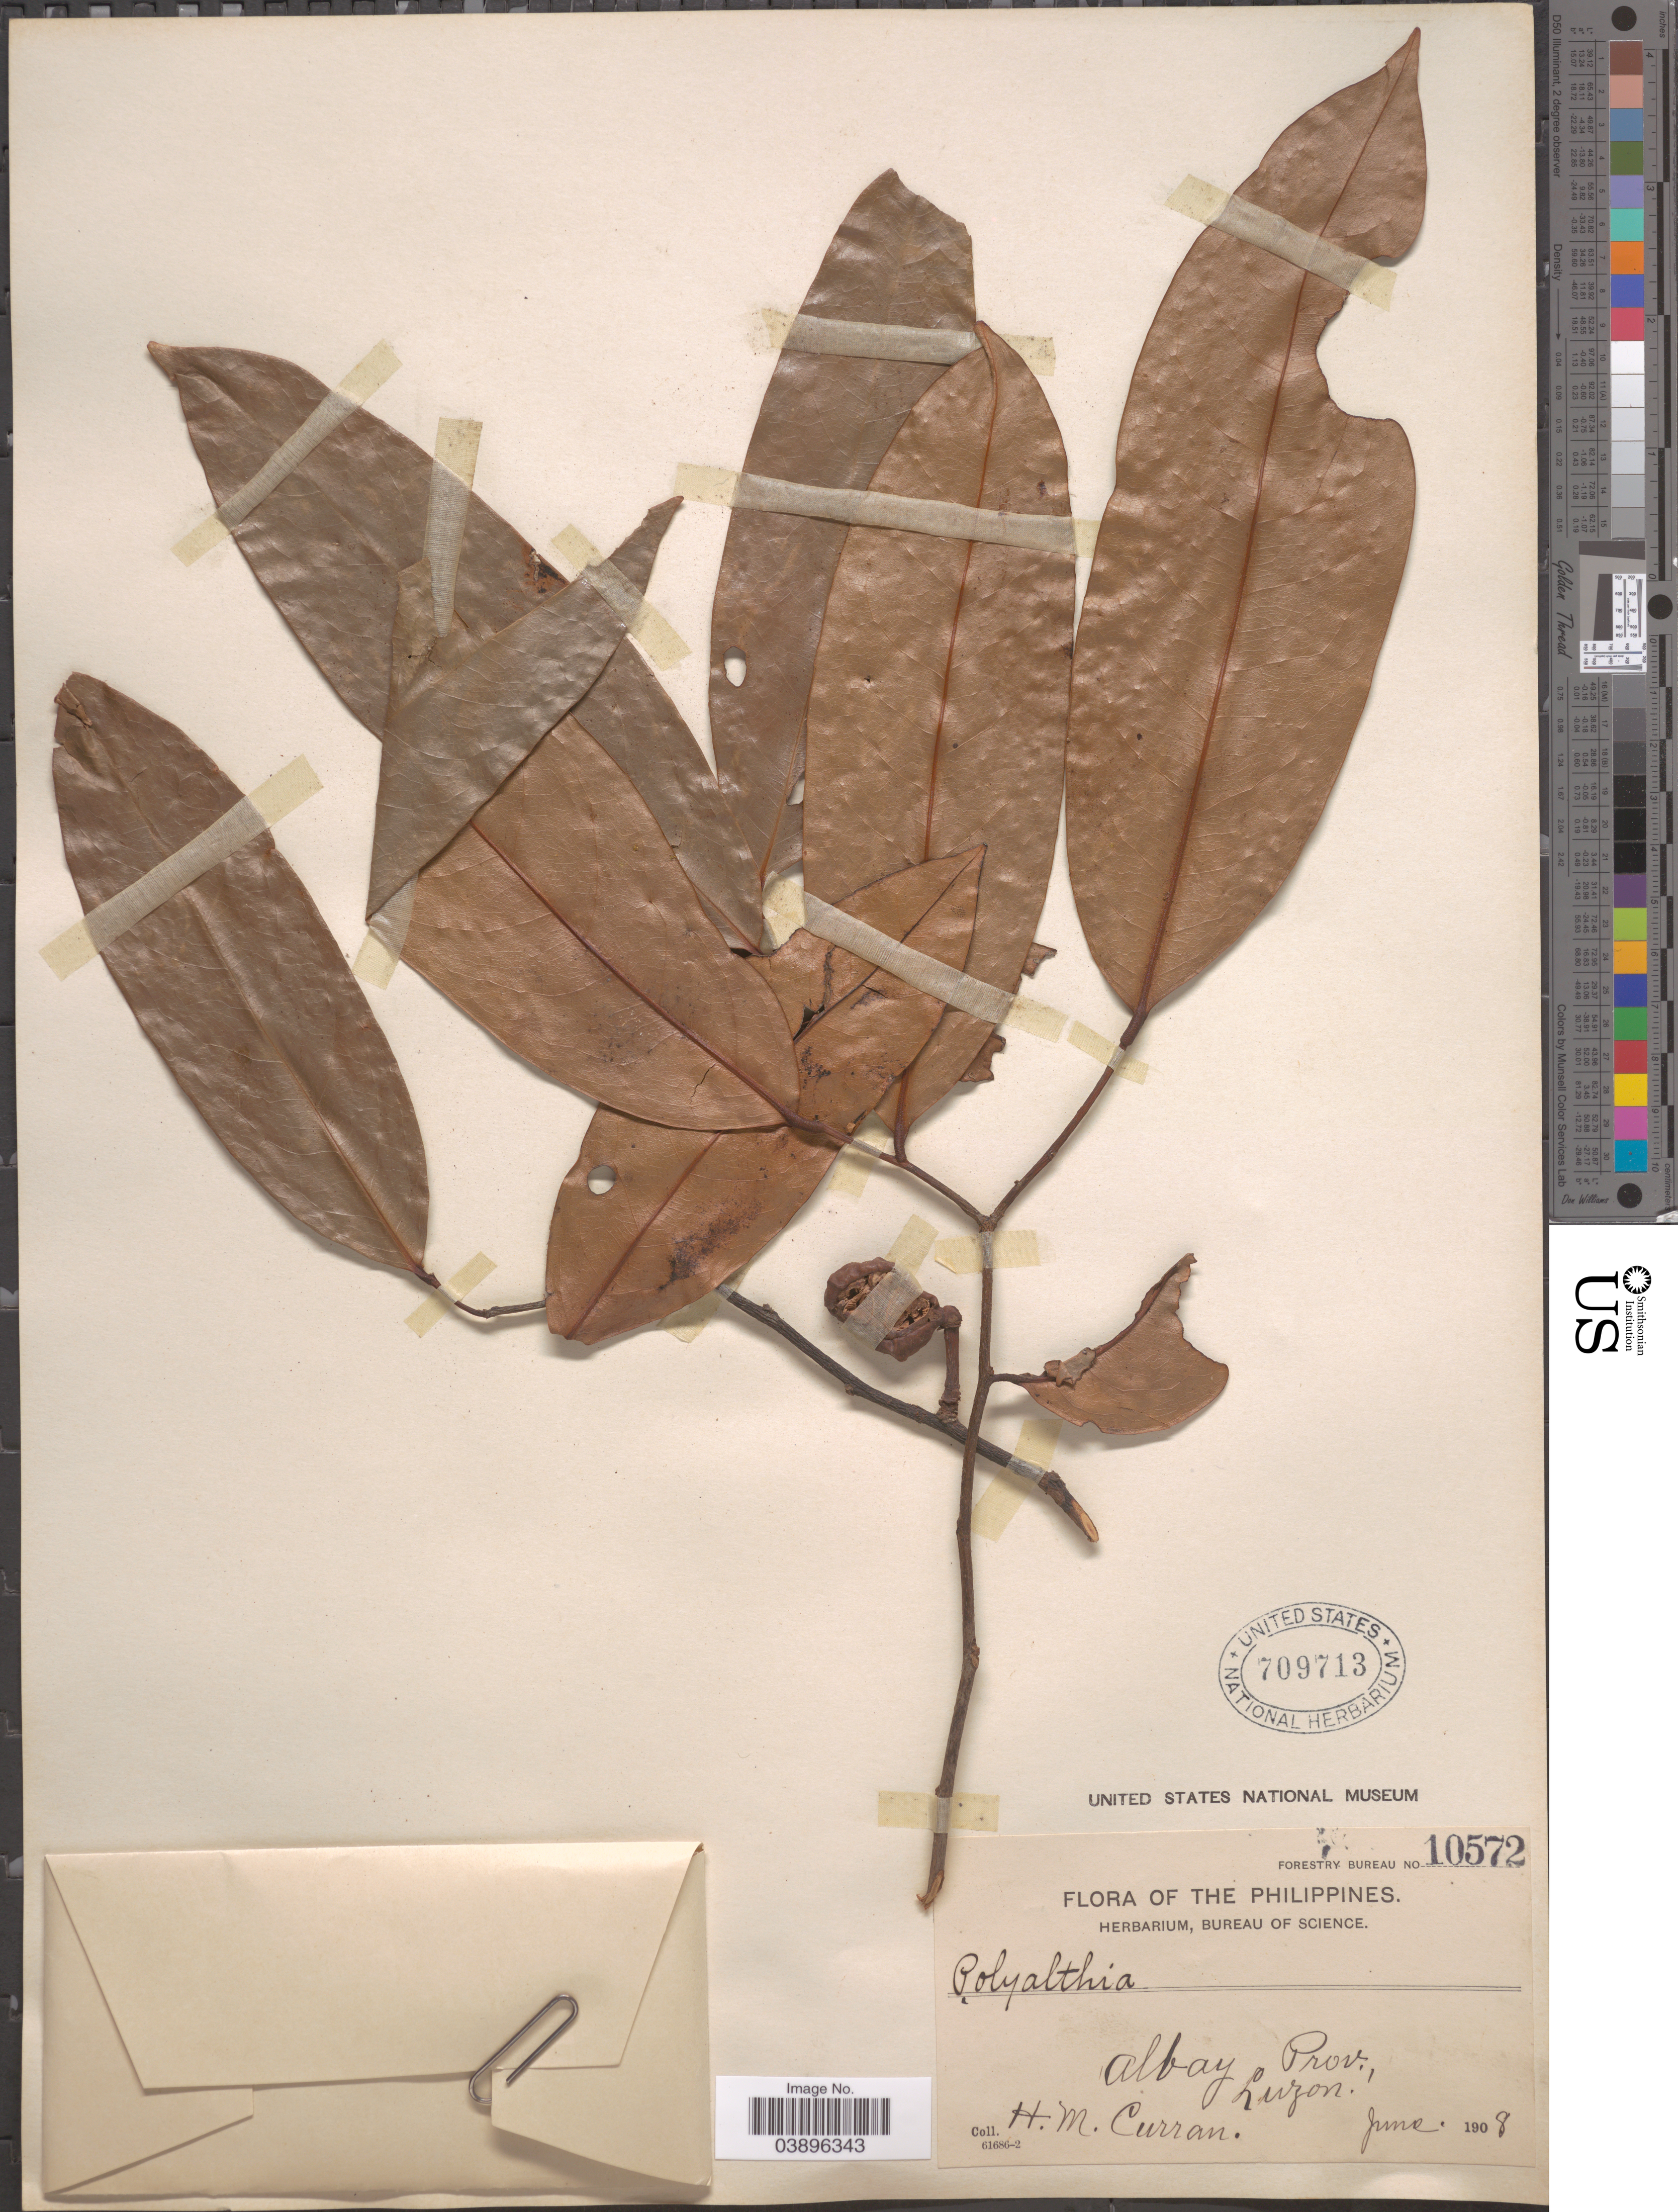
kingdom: Plantae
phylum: Tracheophyta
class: Magnoliopsida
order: Magnoliales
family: Annonaceae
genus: Polyalthia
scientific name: Polyalthia sp.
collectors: H. M. Curran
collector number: Forestry Bureau 10572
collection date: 1908-06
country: Philippines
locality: Albay Prov, Luzon.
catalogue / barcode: US 709713